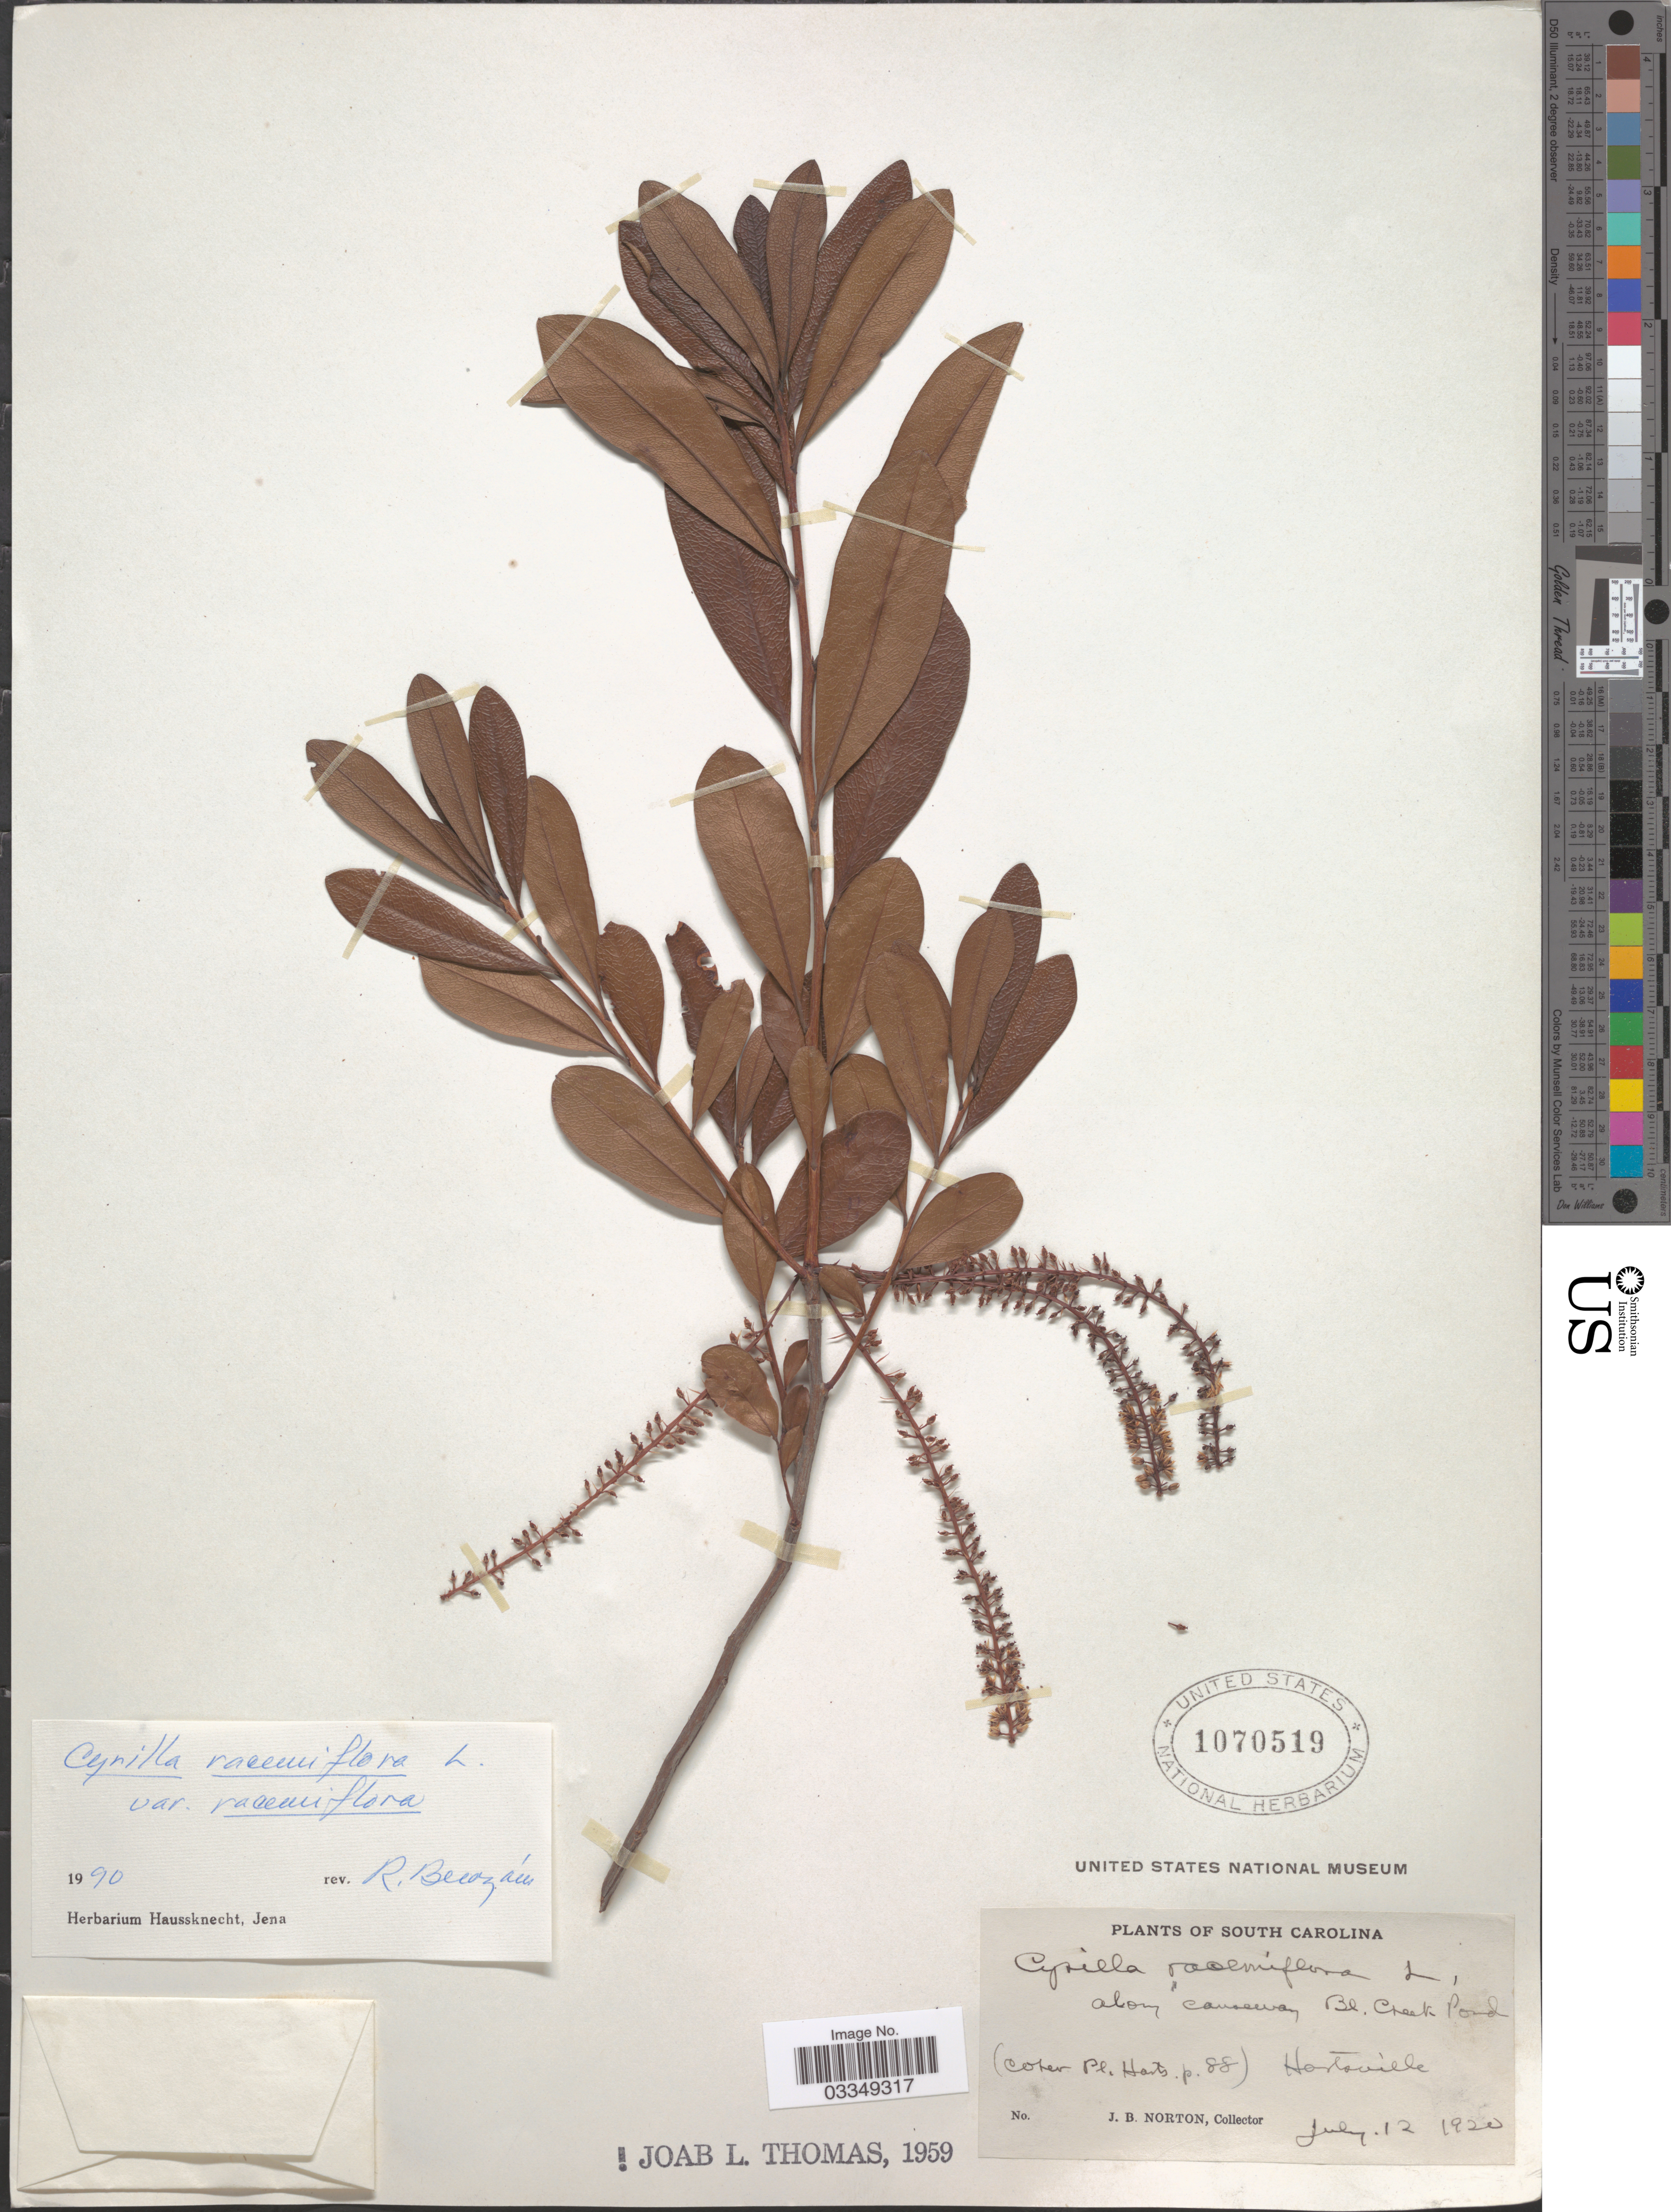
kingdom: Plantae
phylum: Tracheophyta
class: Magnoliopsida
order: Ericales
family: Cyrillaceae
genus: Cyrilla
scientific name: Cyrilla racemiflora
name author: L.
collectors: J. B. Norton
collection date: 1920-07-12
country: United States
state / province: South Carolina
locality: Along causeway Bl. Creek Pond. Hartsville.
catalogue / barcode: US 1070519